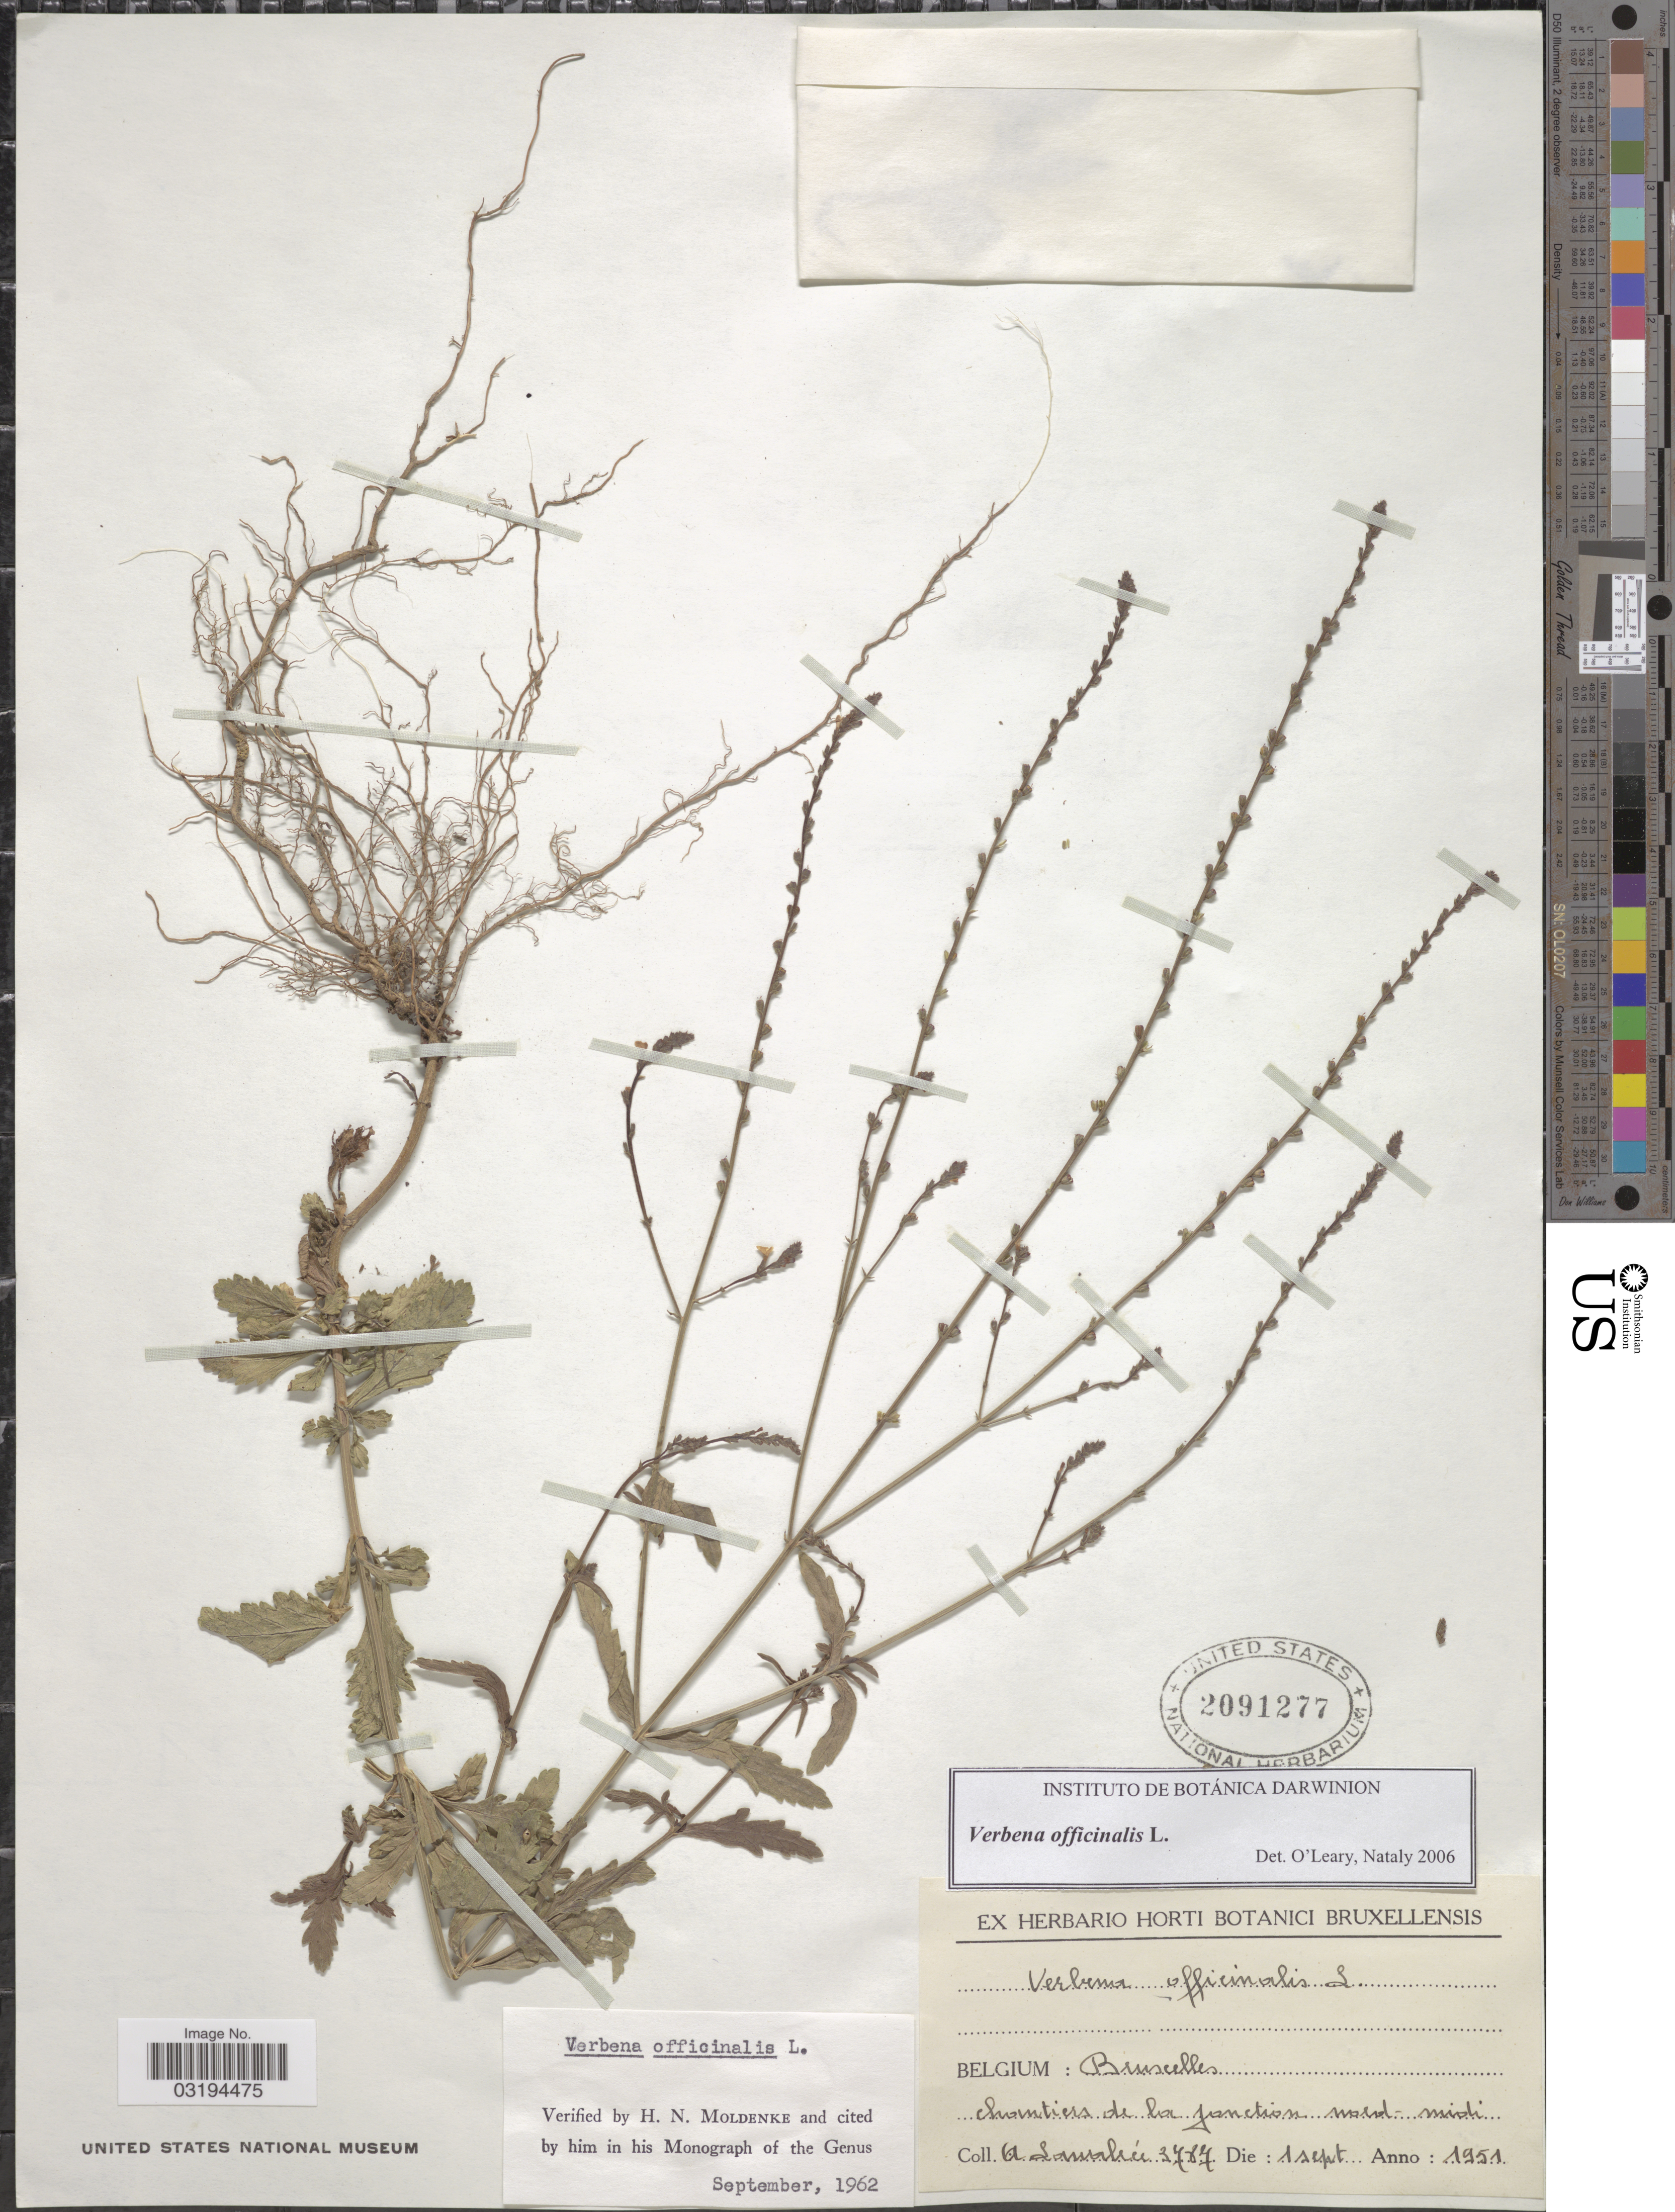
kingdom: Plantae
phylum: Tracheophyta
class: Magnoliopsida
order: Lamiales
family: Verbenaceae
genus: Verbena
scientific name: Verbena officinalis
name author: L.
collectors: A. G. Lawalrée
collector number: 3787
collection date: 1951-09-01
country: Belgium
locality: Bruxelles, chantiers de la junction mold [interpreted]-midi.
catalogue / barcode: US 2091277